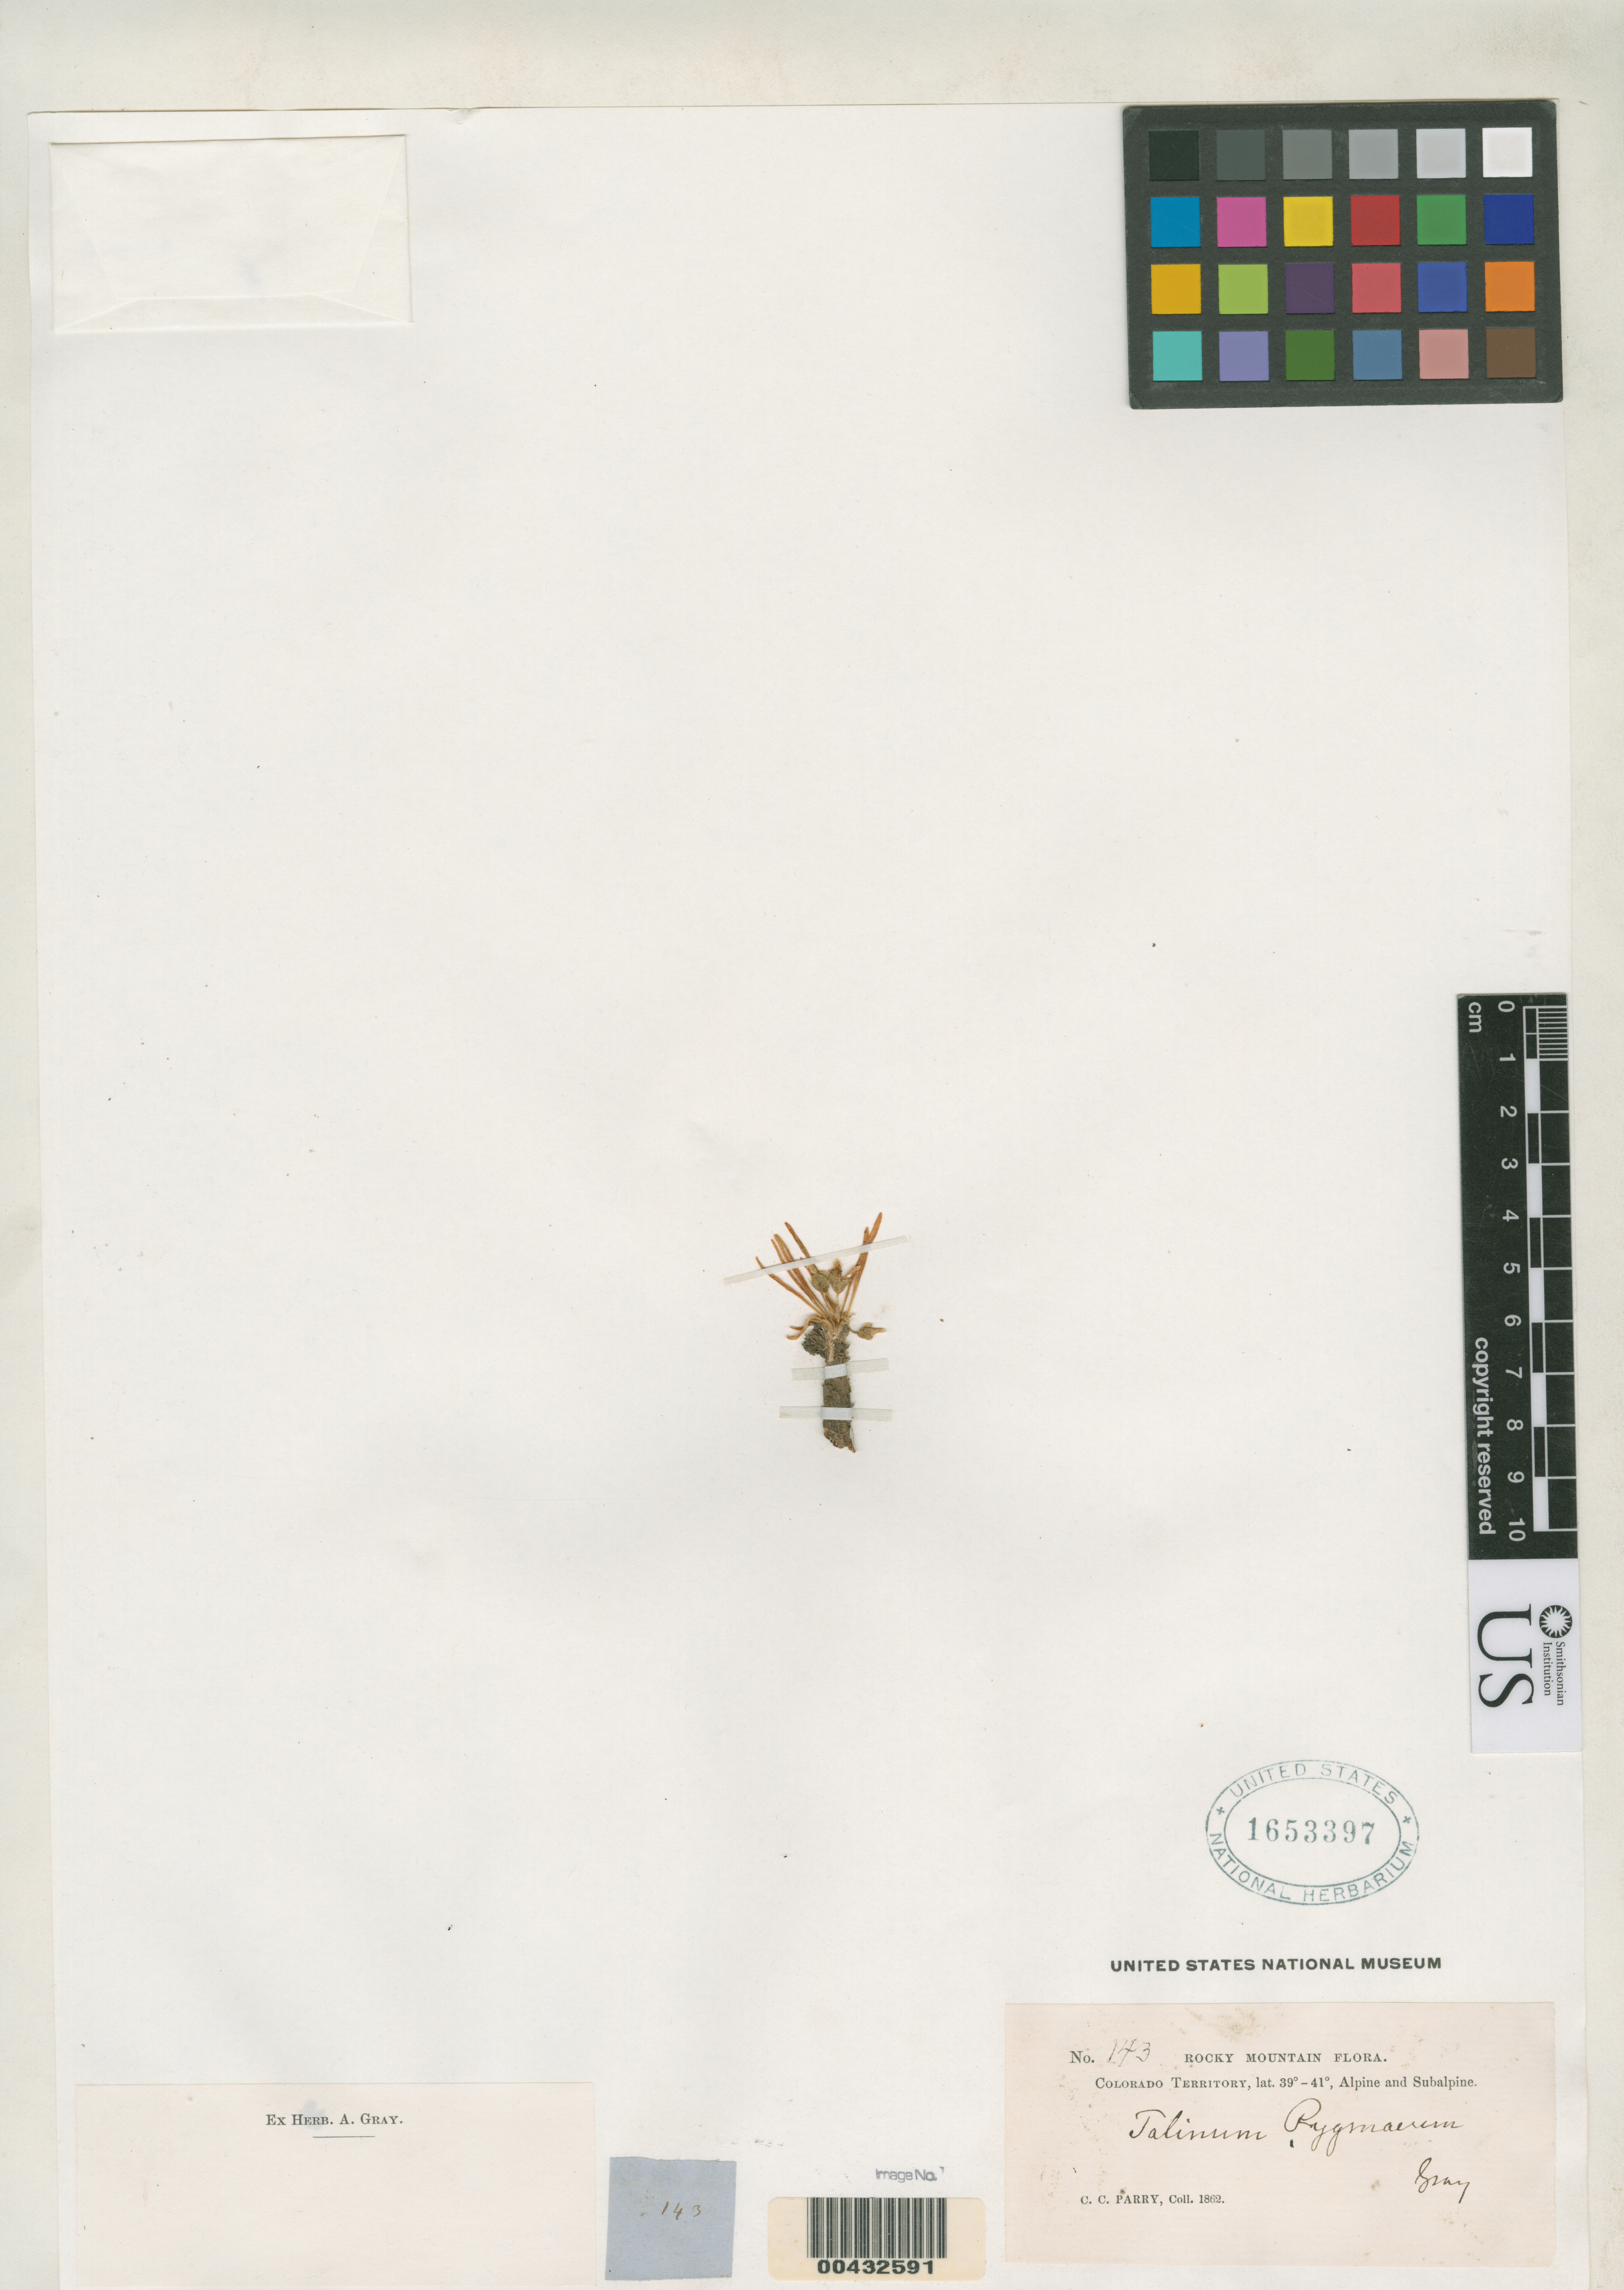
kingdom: Plantae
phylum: Tracheophyta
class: Magnoliopsida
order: Caryophyllales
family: Talinaceae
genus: Talinum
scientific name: Talinum pygmaeum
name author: A. Gray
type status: Isotype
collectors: C. C. Parry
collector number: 143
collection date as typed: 1862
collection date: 1862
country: United States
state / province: Colorado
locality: Colorado territory, la. 39-41 Deg., alpine & subalpine.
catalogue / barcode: US 1653397